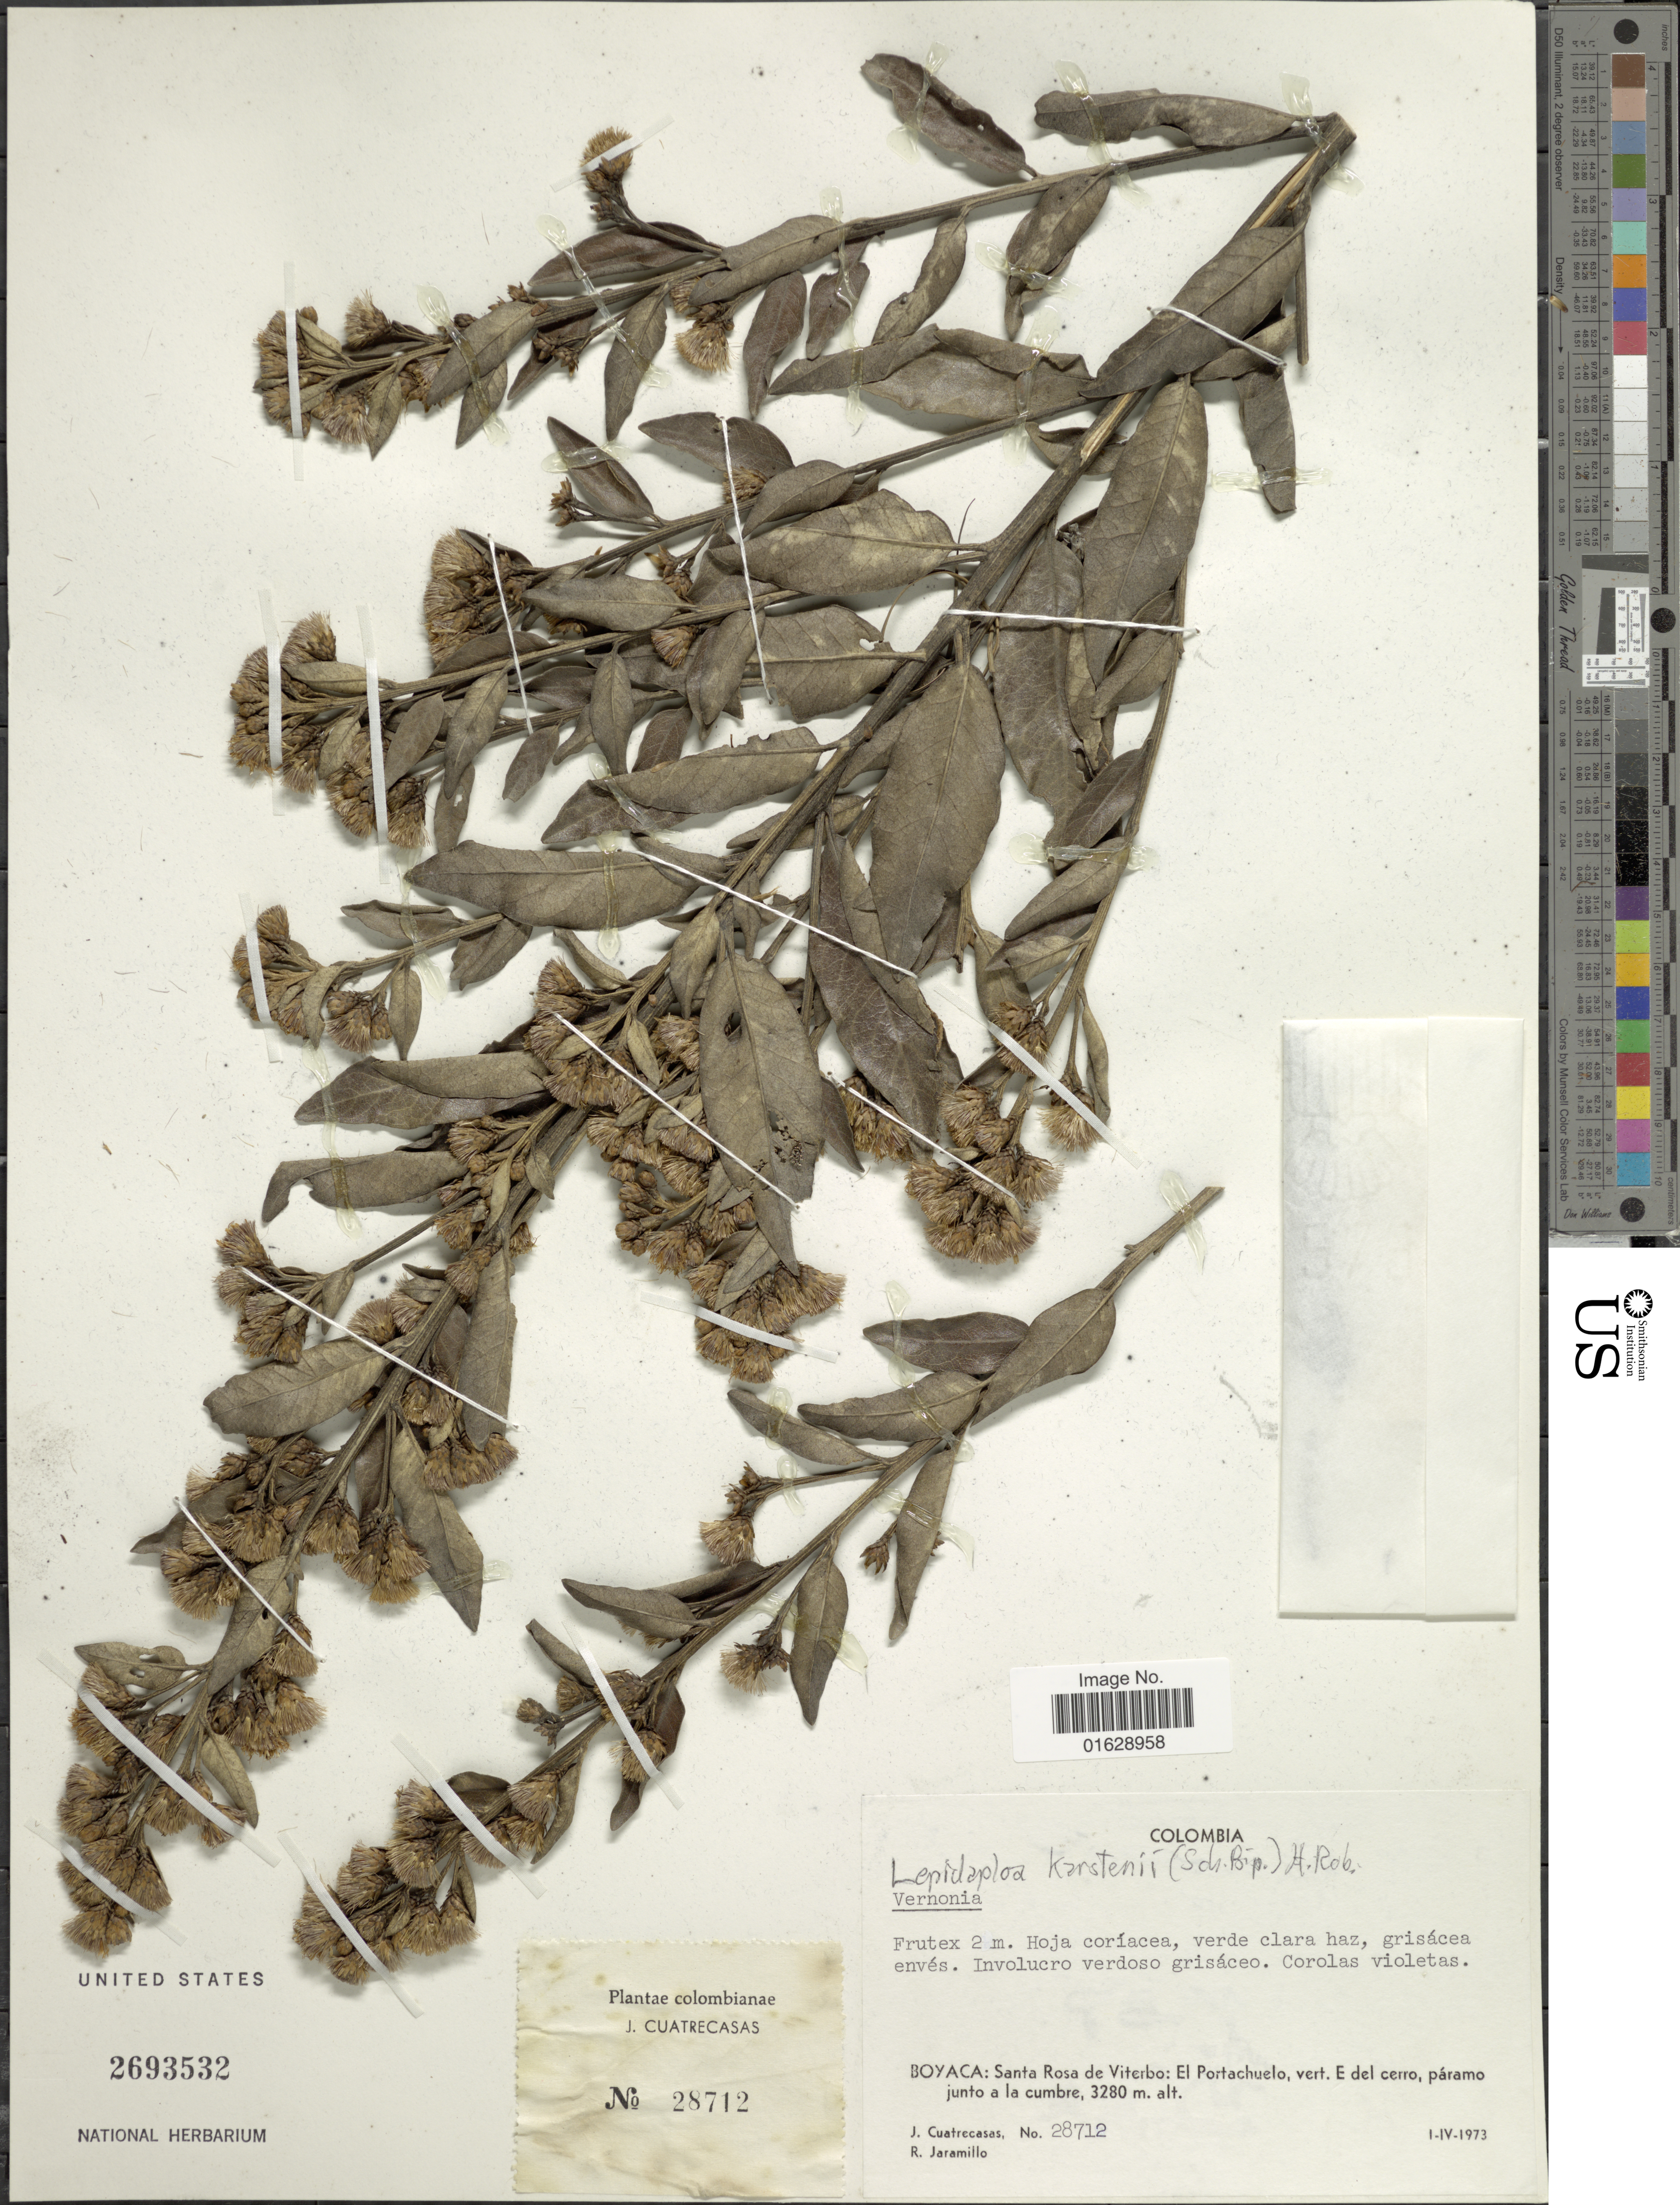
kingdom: Plantae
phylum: Tracheophyta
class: Magnoliopsida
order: Asterales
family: Asteraceae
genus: Lepidaploa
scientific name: Lepidaploa karstenii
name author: (Sch. Bip.) H. Rob.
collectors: J. Cuatrecasas & R. Jaramillo M.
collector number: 28712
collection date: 1973-04-01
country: Colombia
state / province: Boyacá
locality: Santa Rosa de Viterbo: El Portachuelo, vert. E del cerro, paramo junto a la cumbre.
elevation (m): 3280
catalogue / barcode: US 2693532